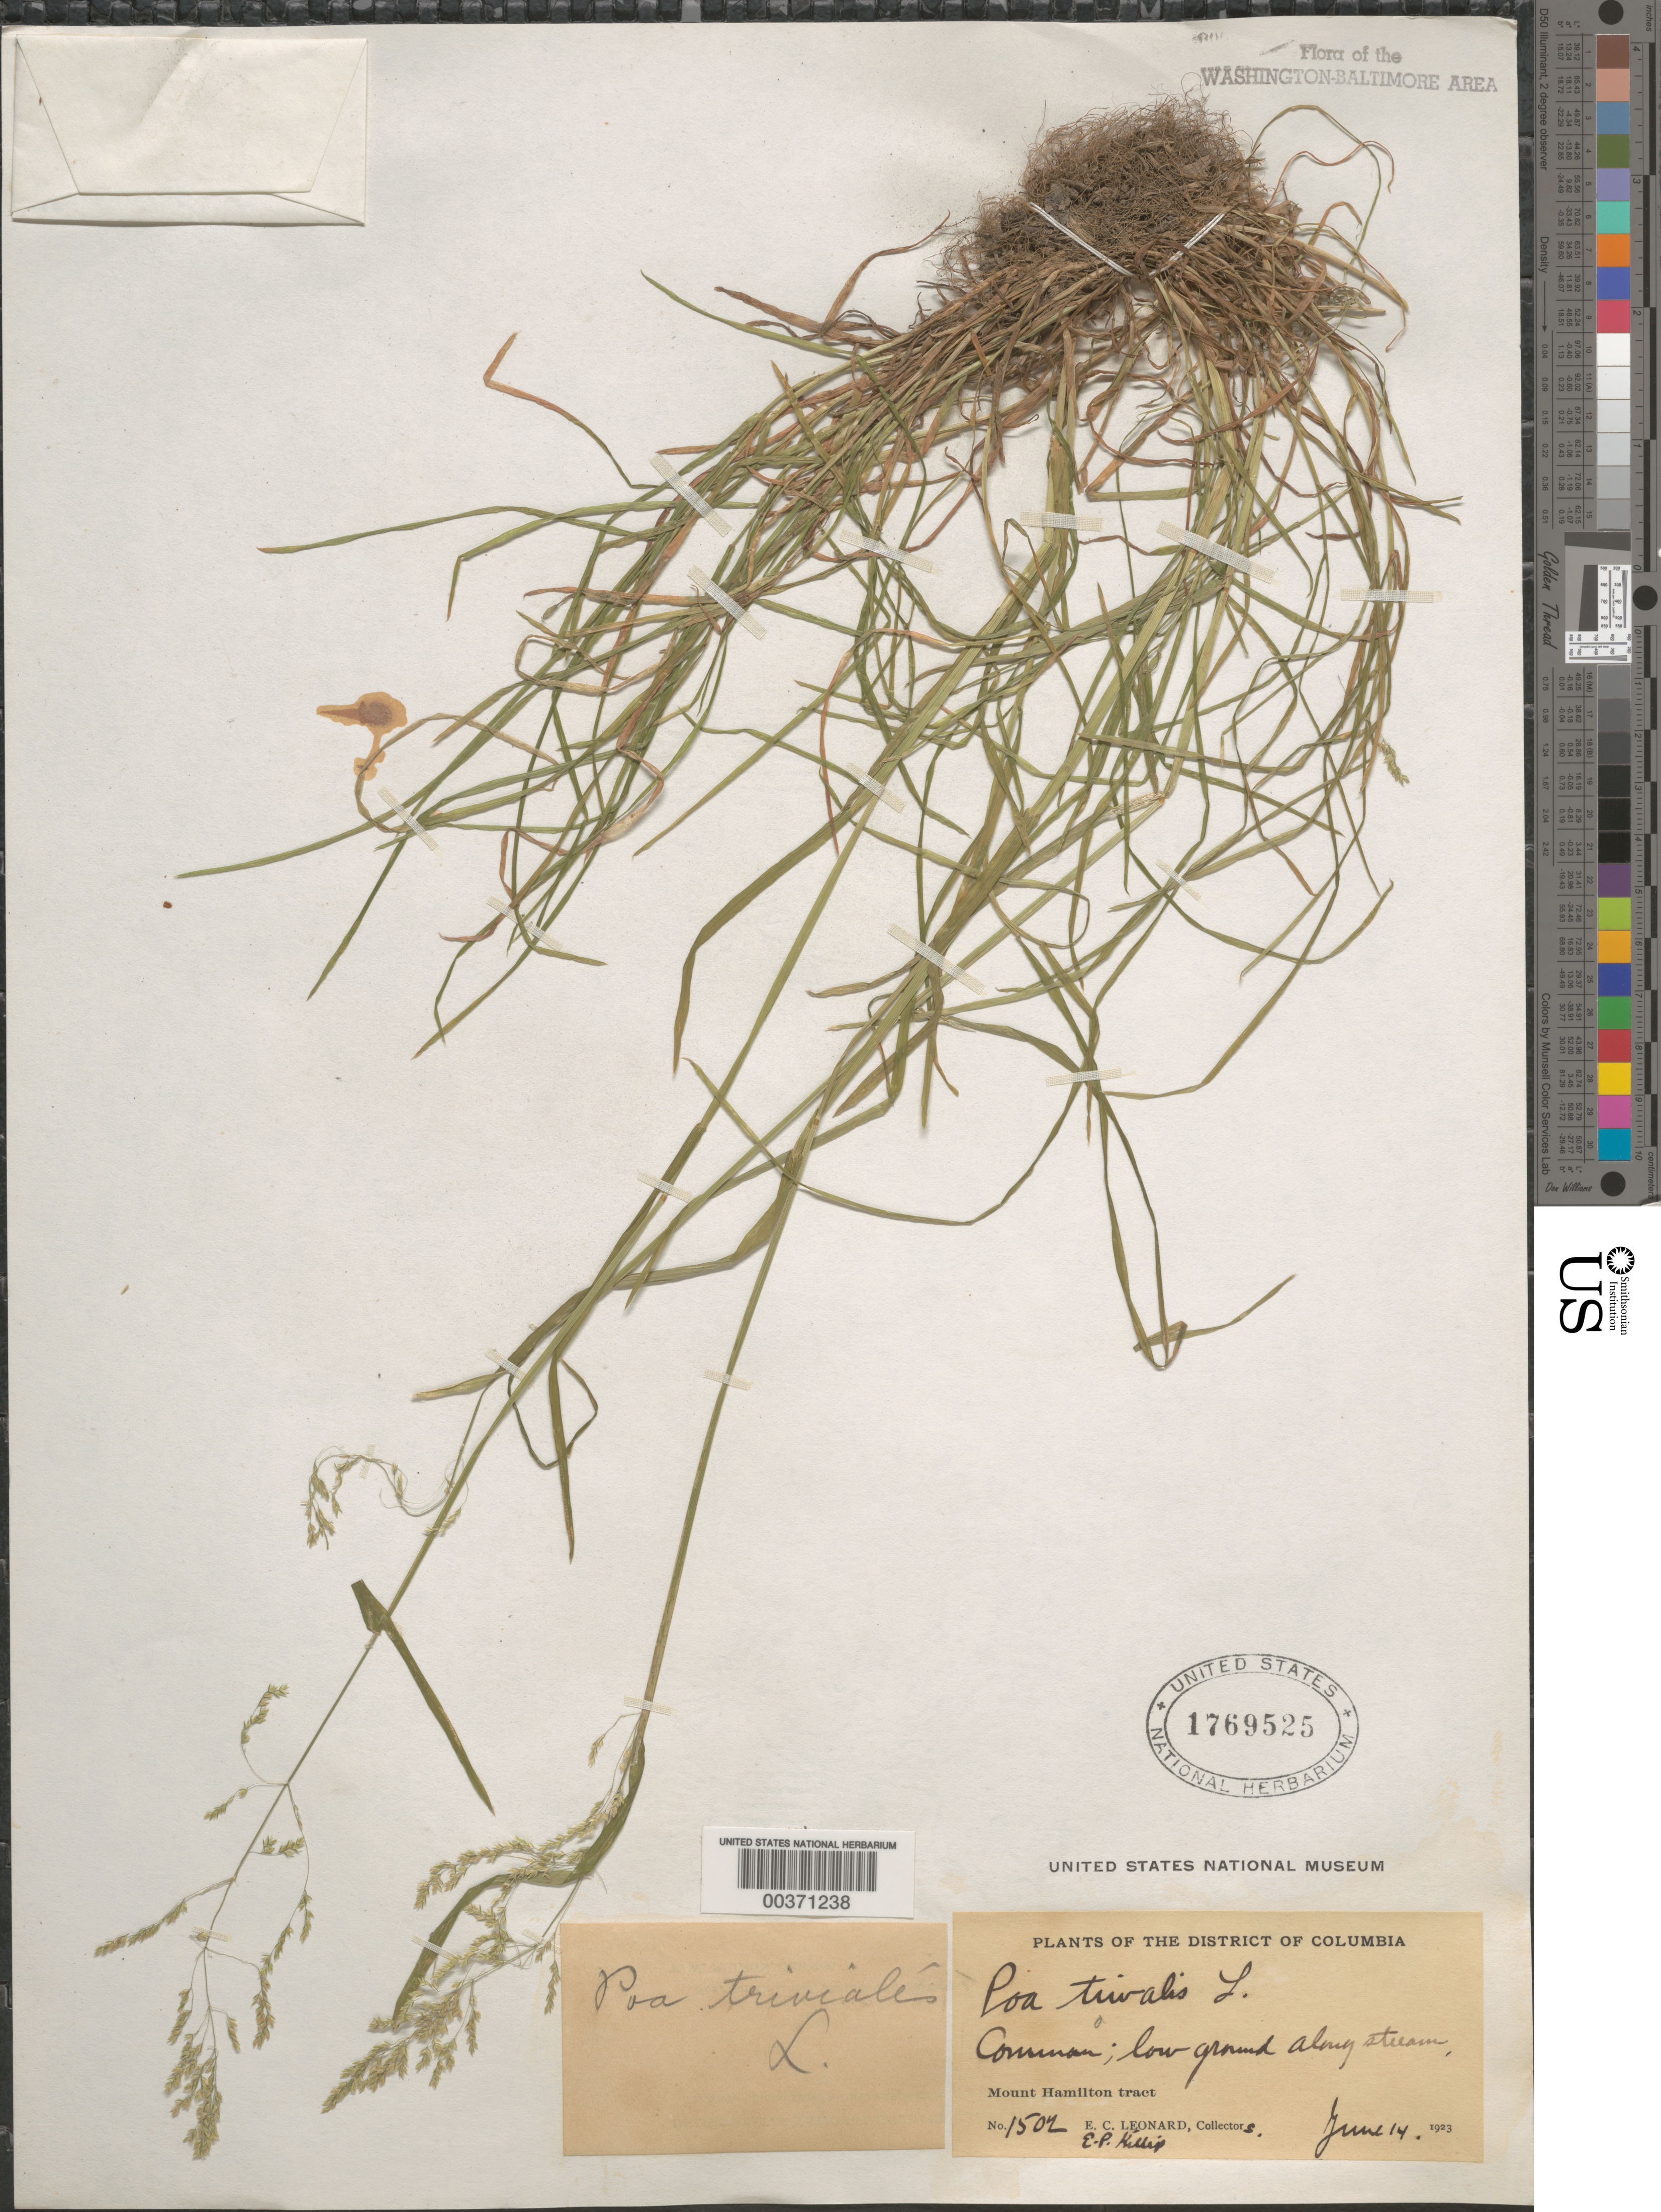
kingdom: Plantae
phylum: Tracheophyta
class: Liliopsida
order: Poales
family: Poaceae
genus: Poa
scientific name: Poa trivialis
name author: L.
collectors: E. C. Leonard & E. P. Killip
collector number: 1502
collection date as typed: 14 Jun 1923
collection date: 1923-06-14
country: United States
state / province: District of Columbia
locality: Mount Hamilton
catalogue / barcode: US 1769525